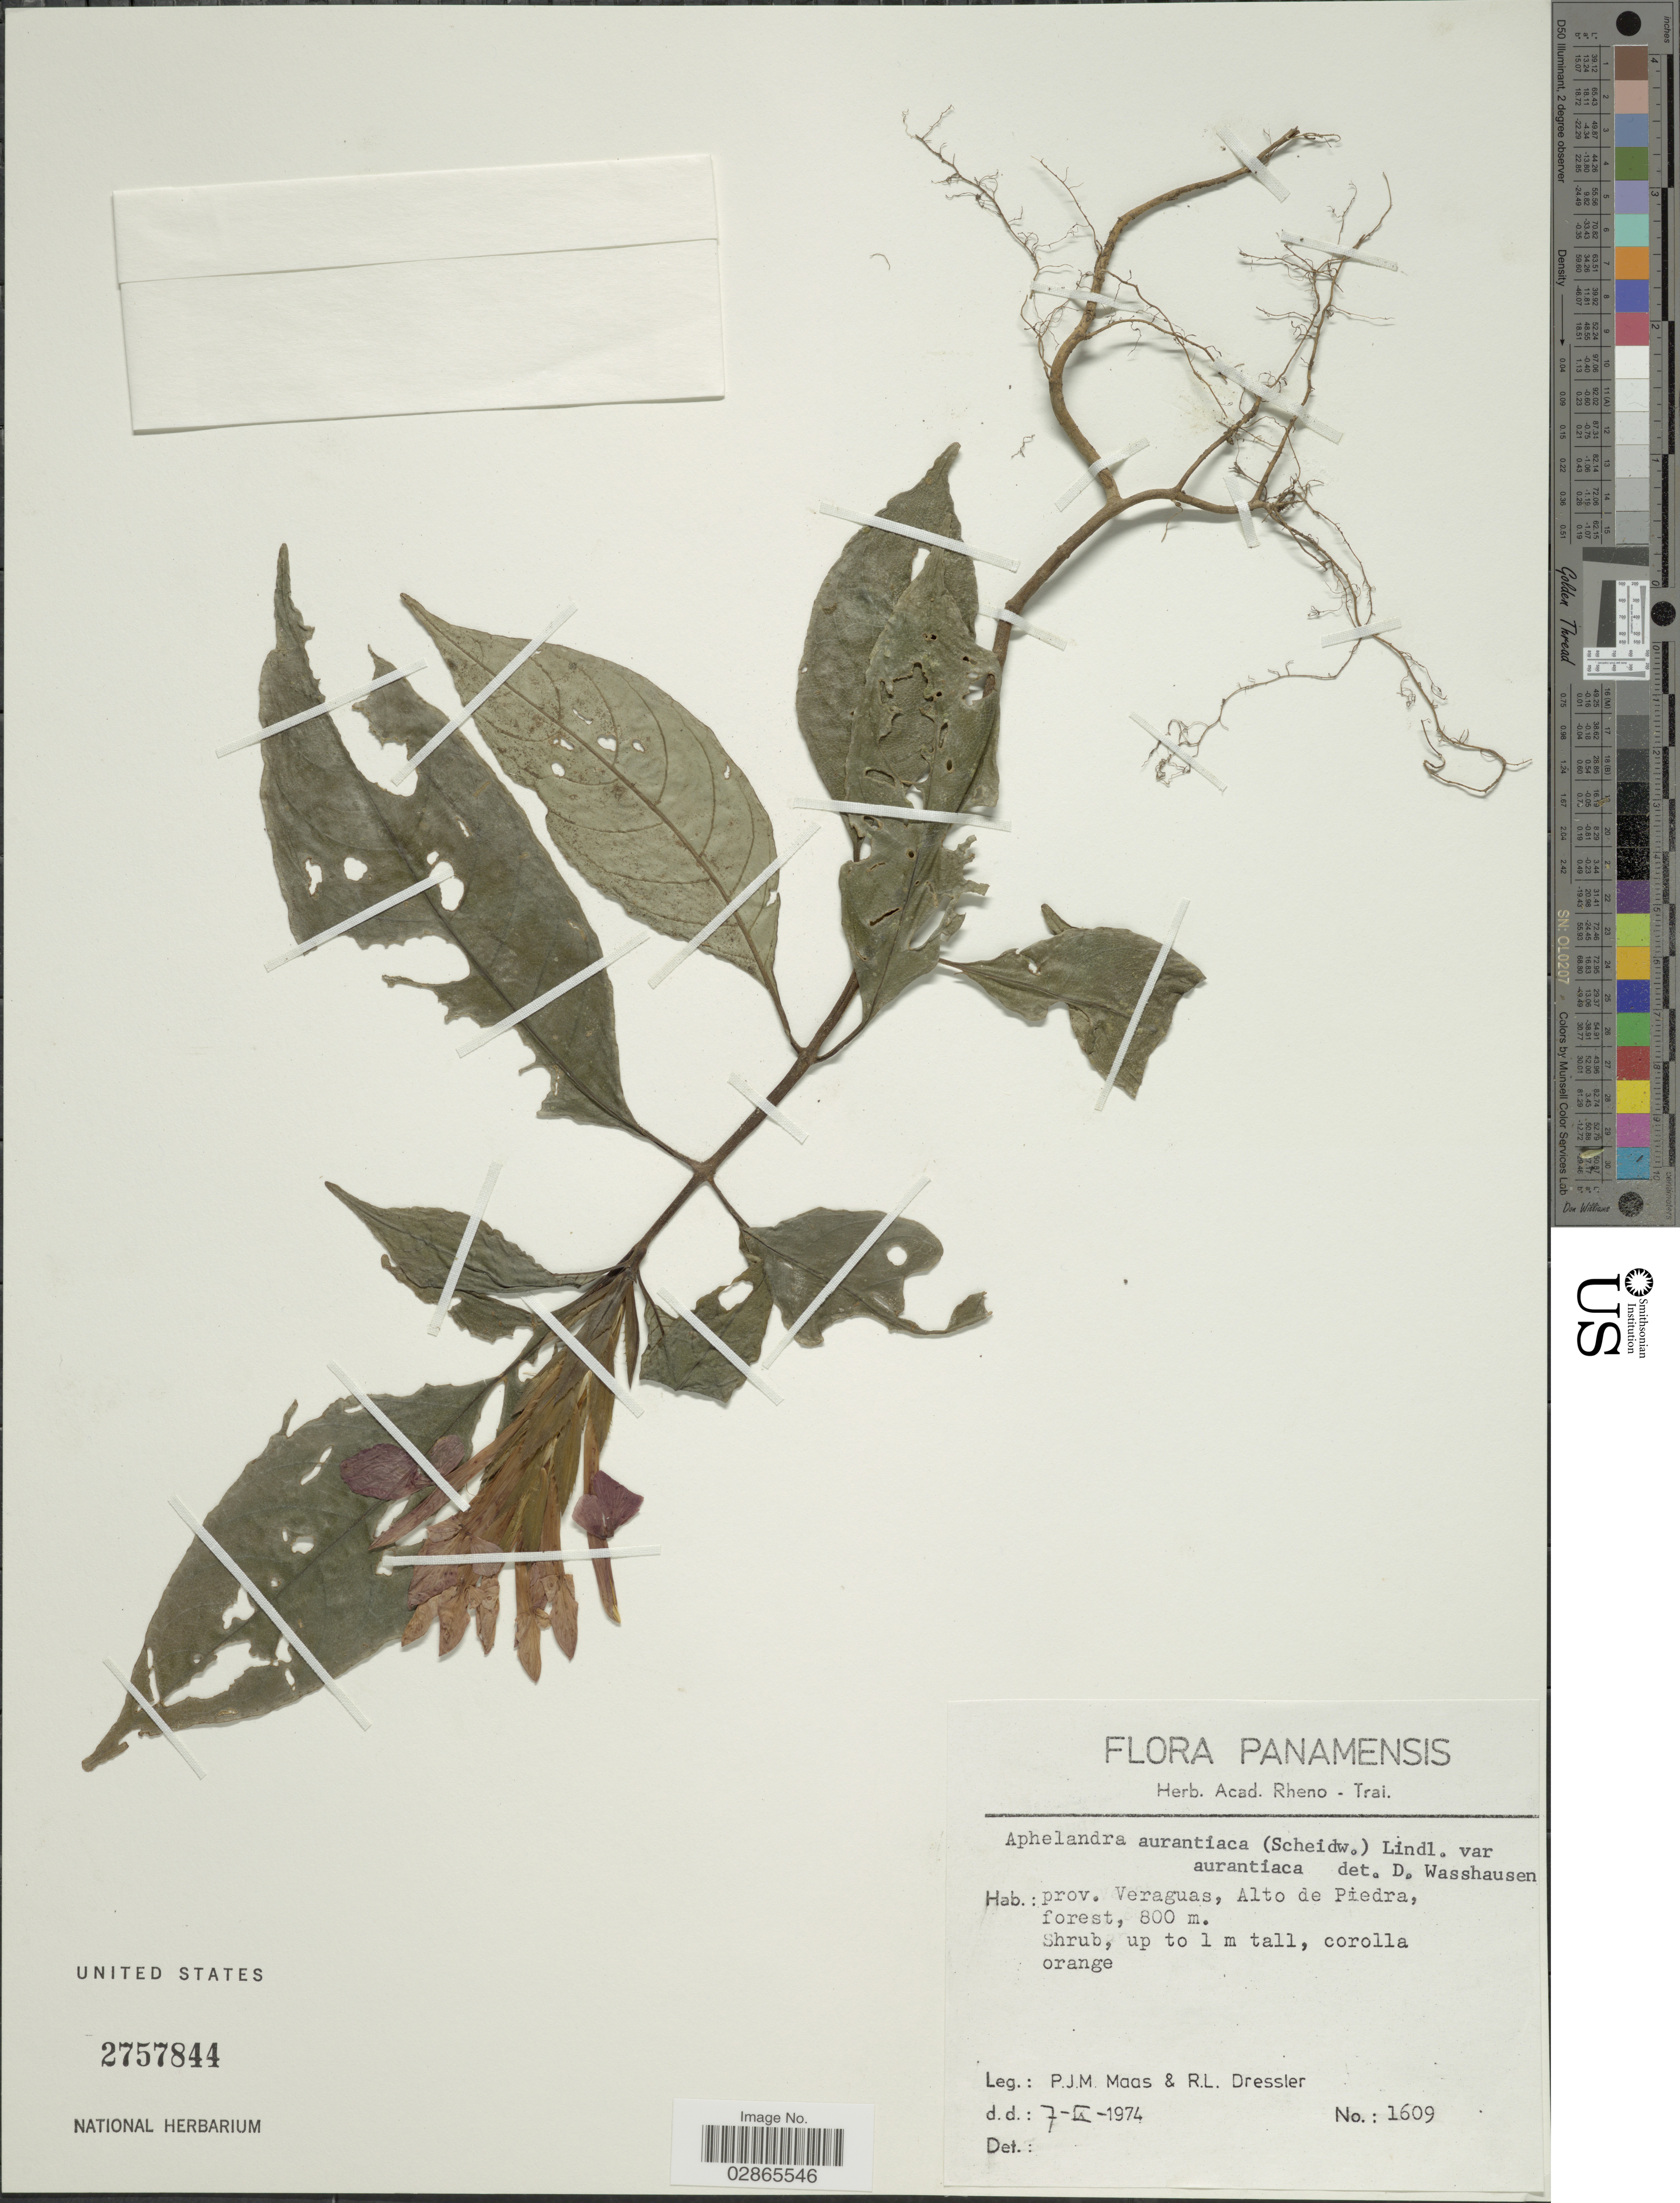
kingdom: Plantae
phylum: Tracheophyta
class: Magnoliopsida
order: Lamiales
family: Acanthaceae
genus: Aphelandra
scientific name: Aphelandra aurantiaca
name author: (Scheidw.) Lindl.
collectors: P. Maas & R. Dressler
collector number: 1609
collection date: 1974-09-07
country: Panama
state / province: Veraguas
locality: Alto de Piedra.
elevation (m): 800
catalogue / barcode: US 2757844